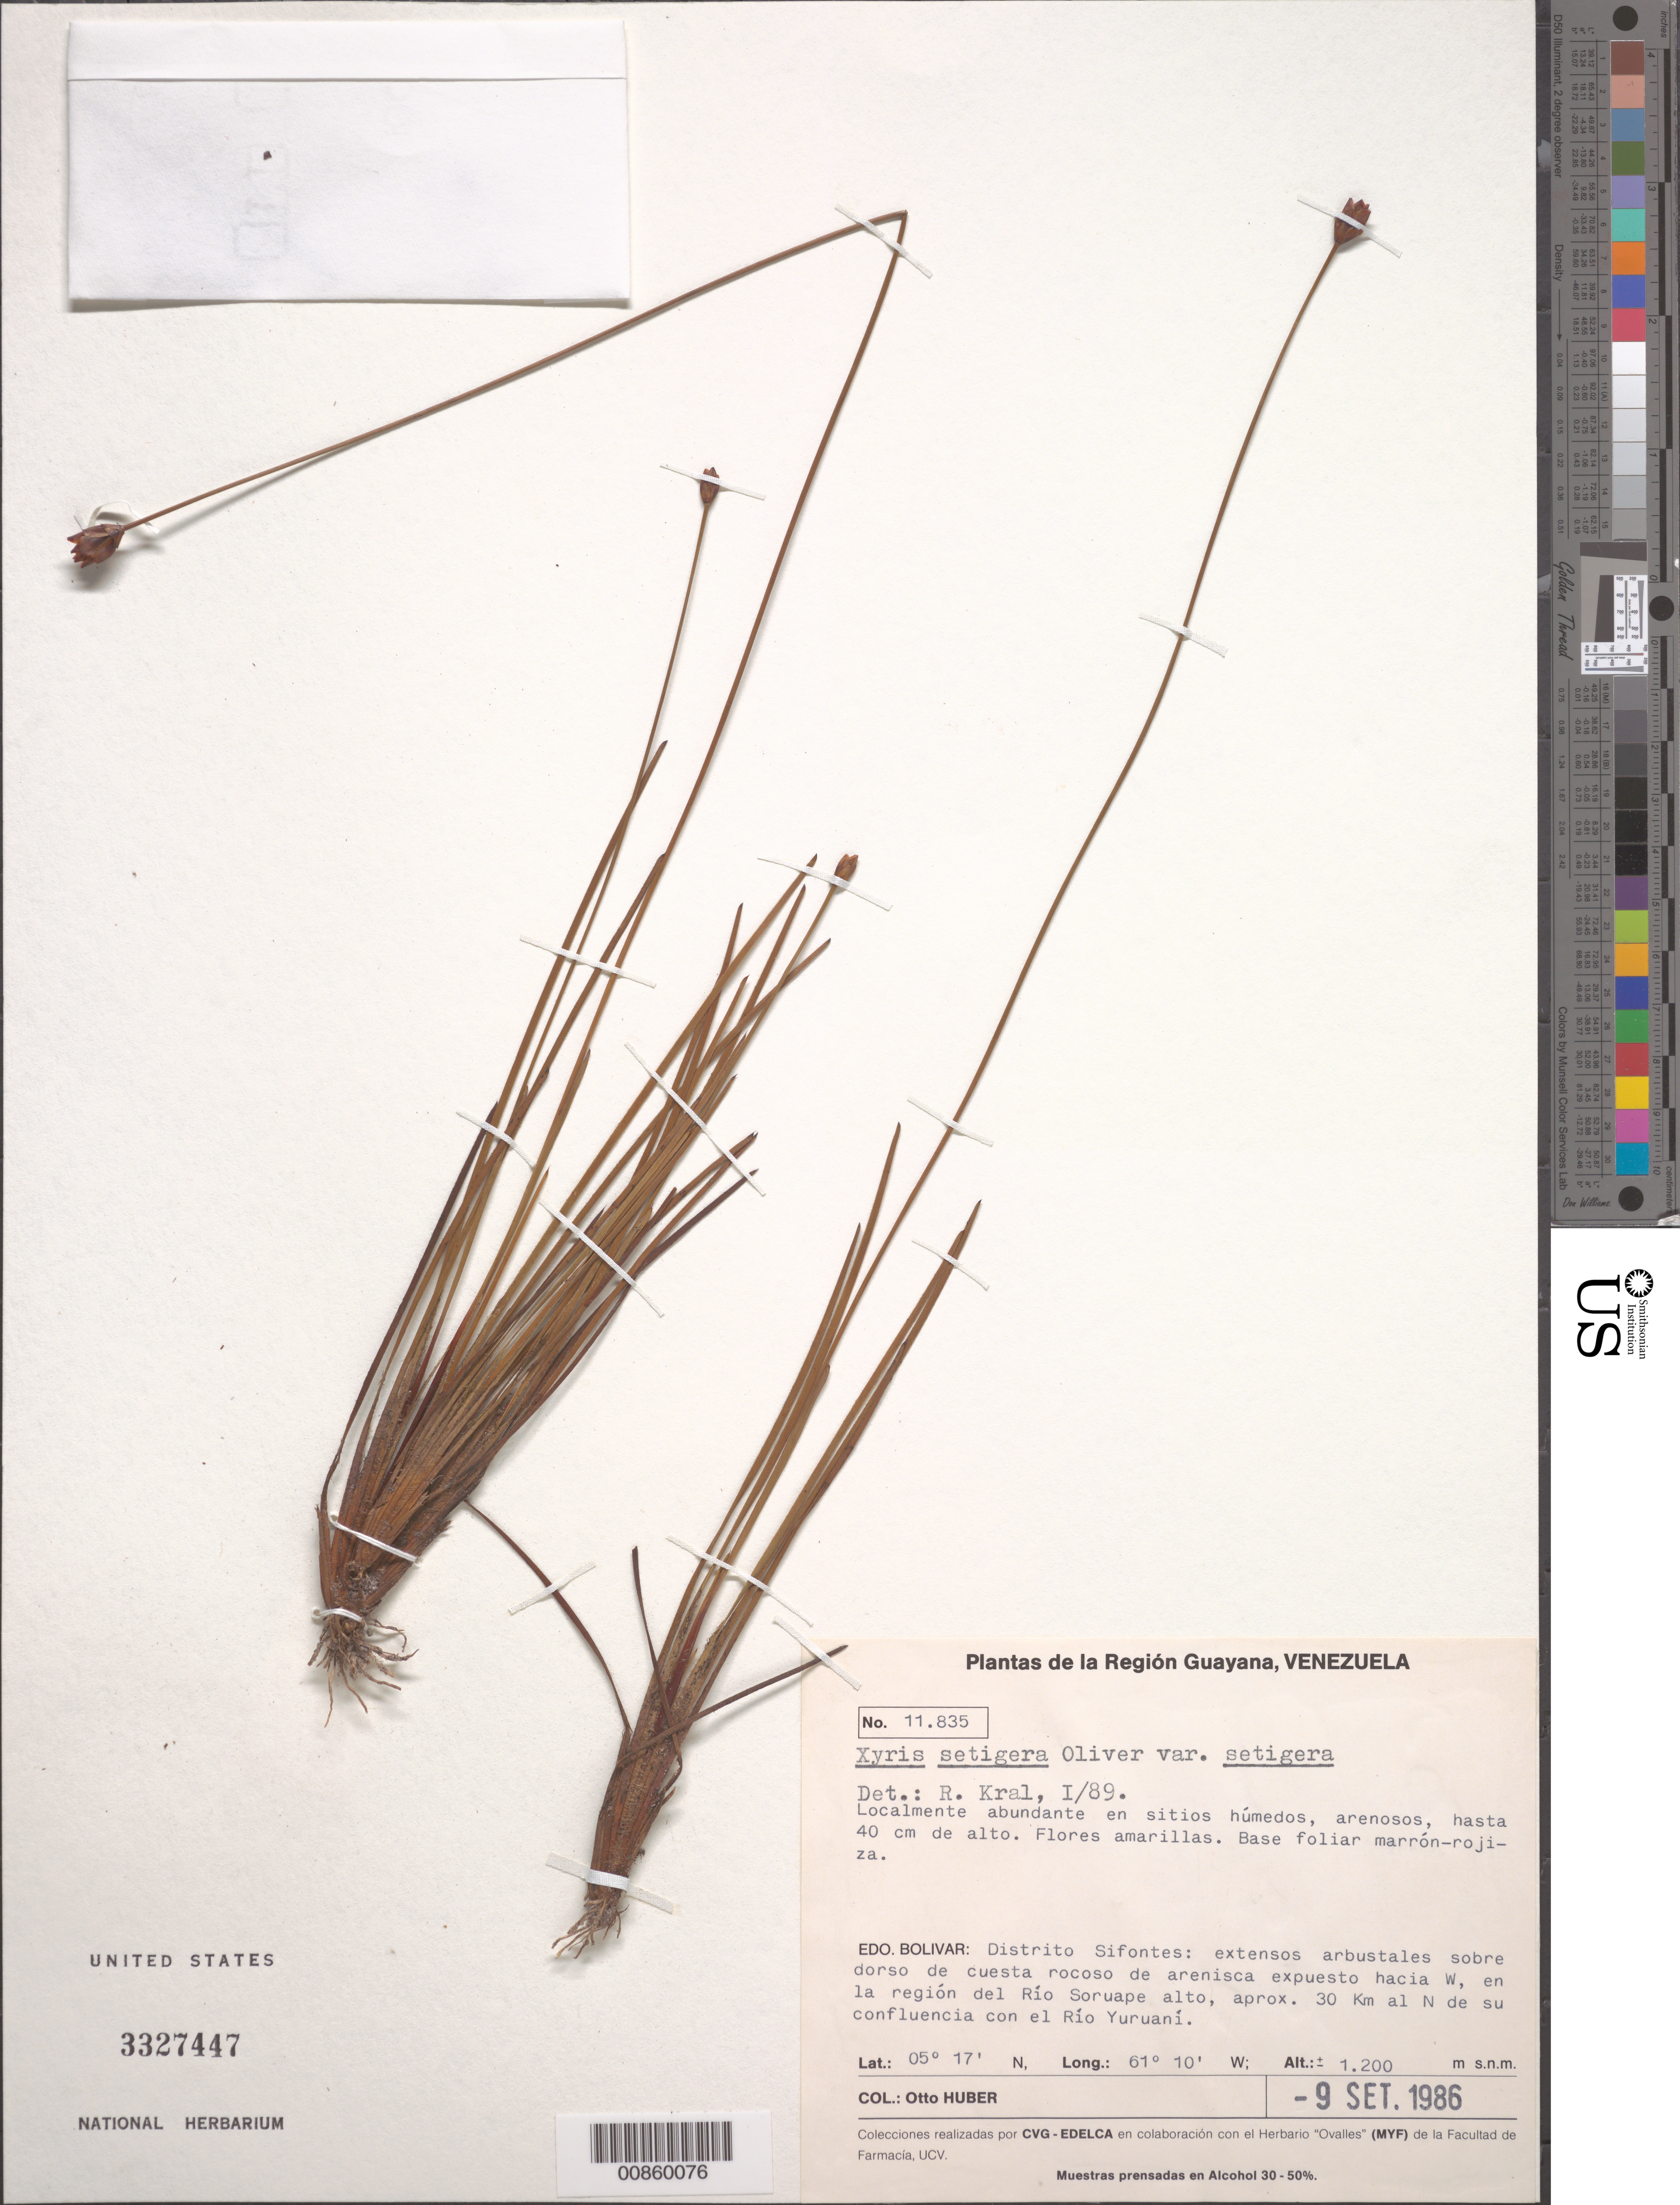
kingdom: Plantae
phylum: Tracheophyta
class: Liliopsida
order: Poales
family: Xyridaceae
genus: Xyris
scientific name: Xyris setigera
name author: Oliv.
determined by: Kral, Robert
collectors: O. Huber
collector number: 11835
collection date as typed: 9-Sep-86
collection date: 1986-09-09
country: Venezuela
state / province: Bolívar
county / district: Sifontes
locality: Río Soruape alto region, W en la región, aprox. 30 km al N de su confluencia con el Río Yuruaní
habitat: Sitios húmedos, arenosos. Extesos arbustales sobre dorso de cuesta rocoso de arenisca expuesteo hacia W.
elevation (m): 1200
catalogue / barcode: US 3327447